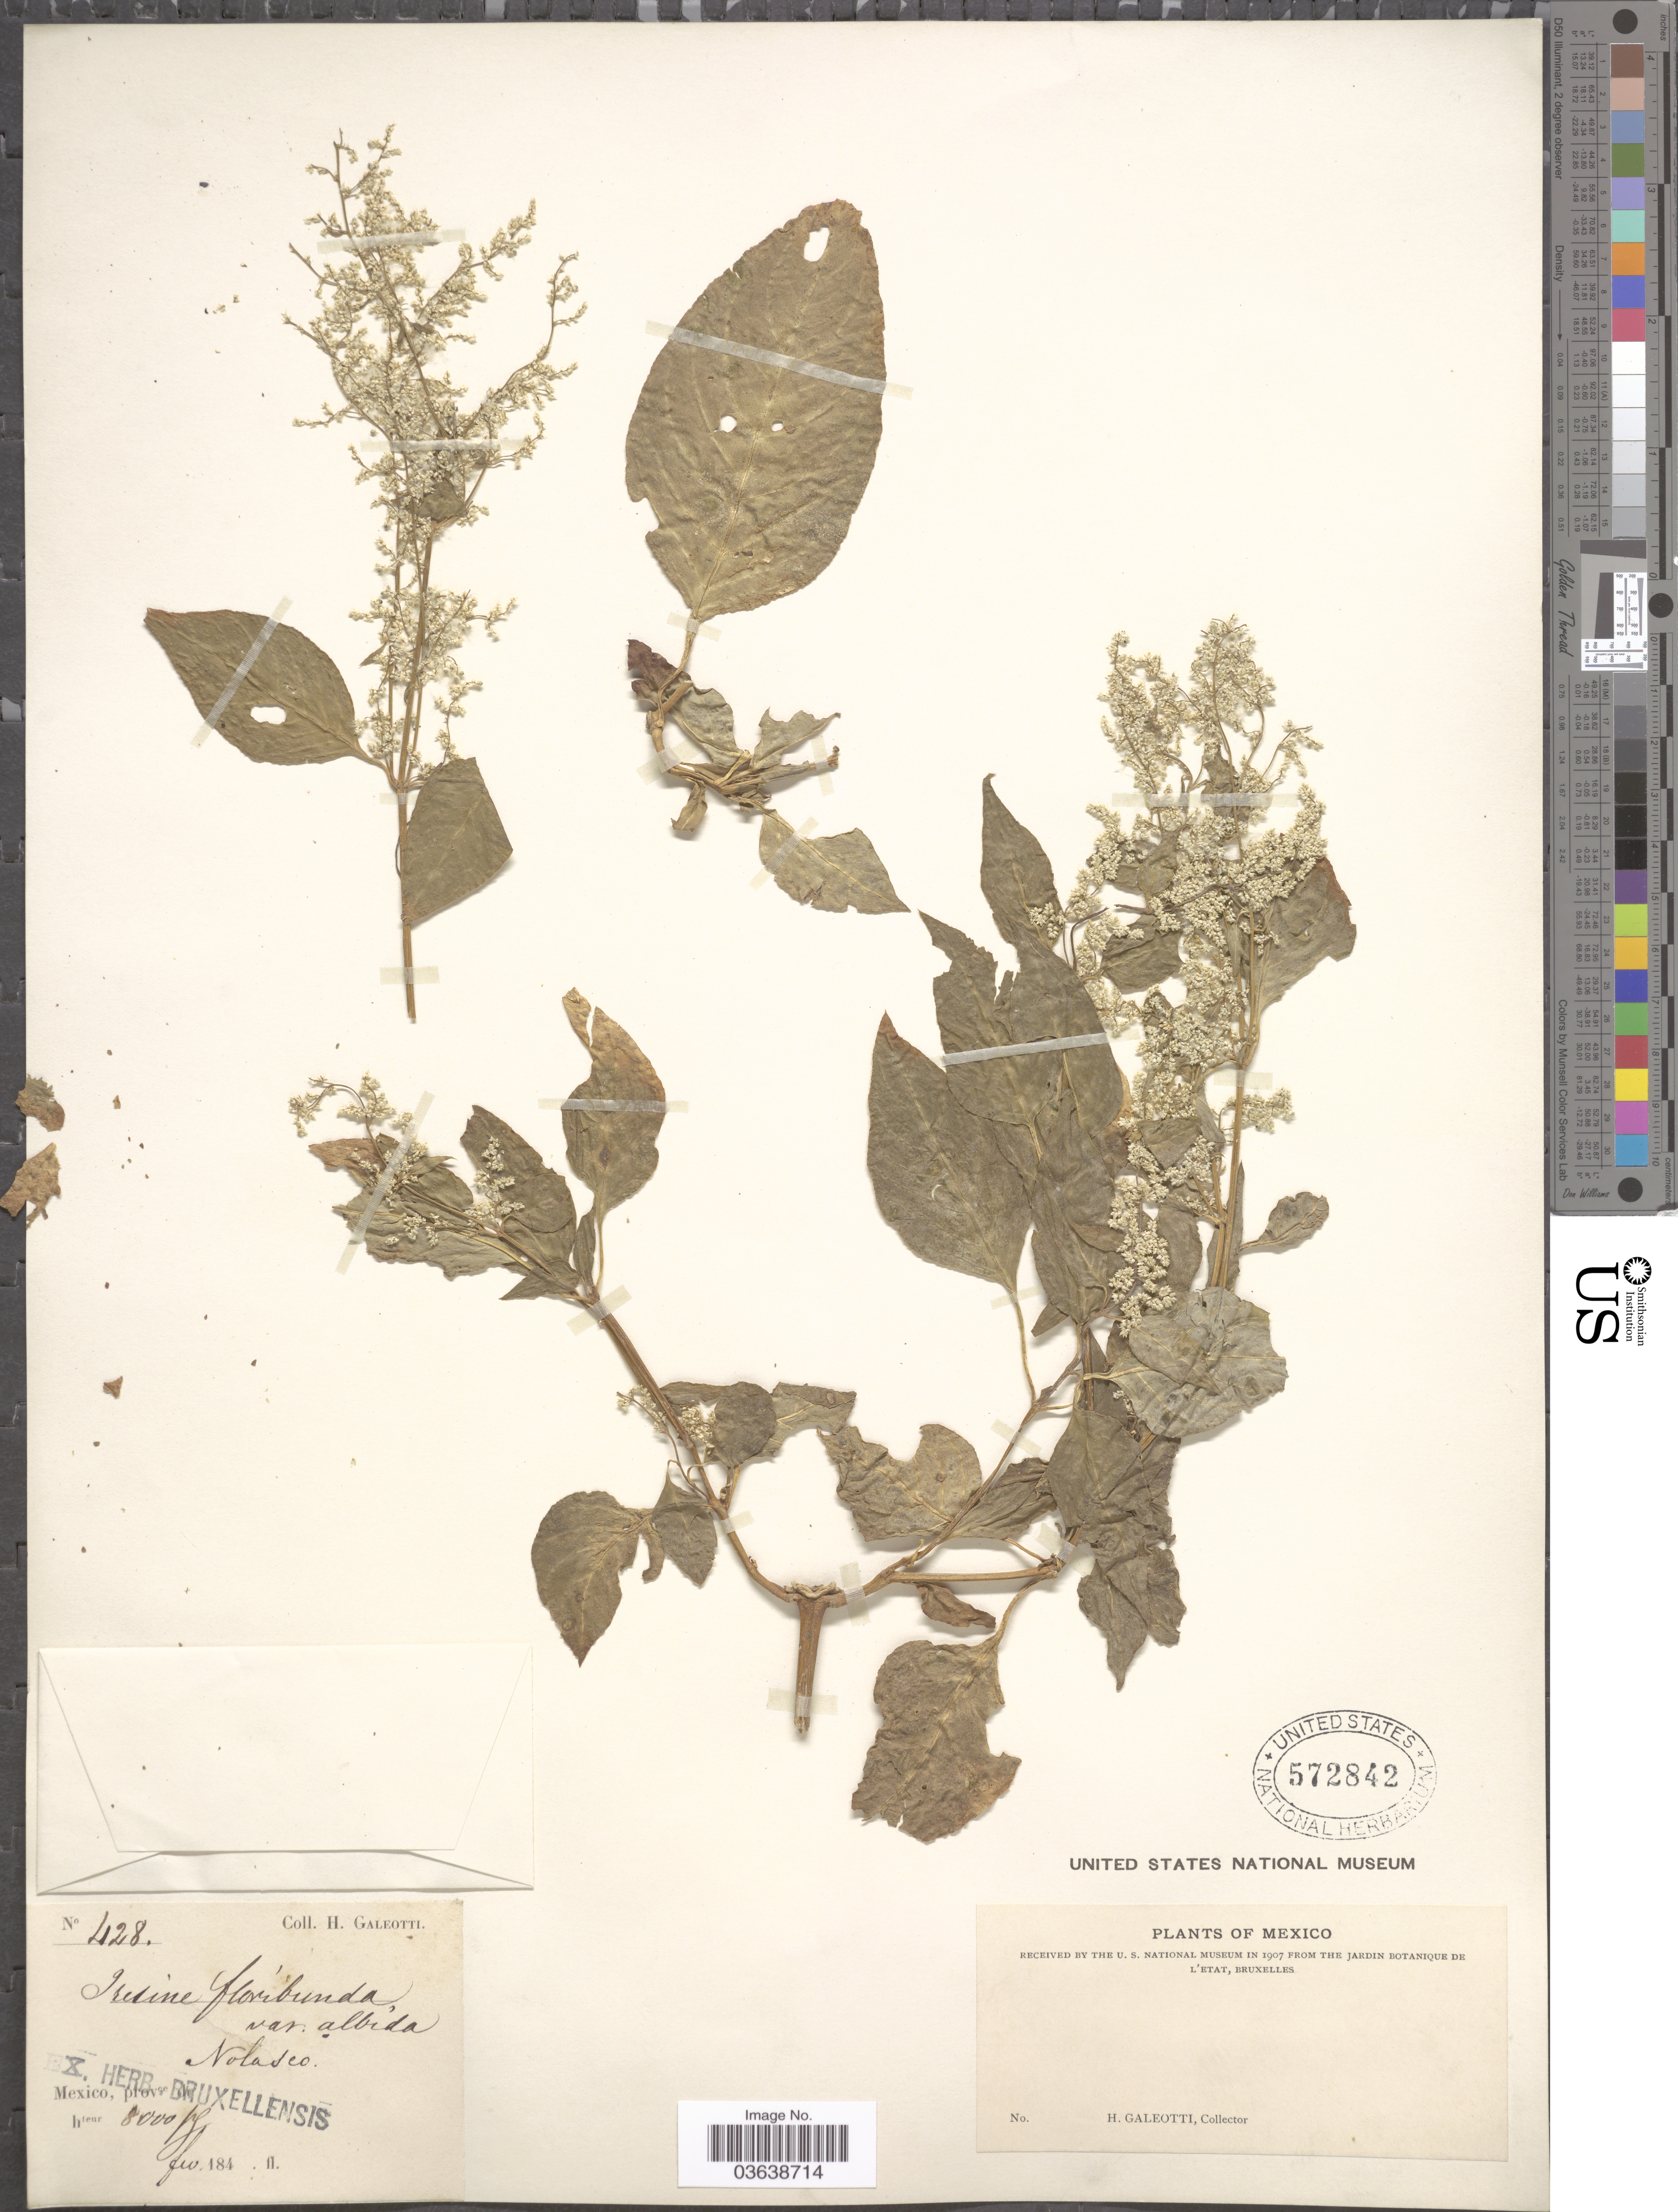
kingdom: Plantae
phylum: Tracheophyta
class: Magnoliopsida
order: Caryophyllales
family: Amaranthaceae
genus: Iresine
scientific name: Iresine celosia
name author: L.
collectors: H. G. Galeotti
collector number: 428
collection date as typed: fev. 184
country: Mexico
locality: Nolasco.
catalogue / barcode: US 572842